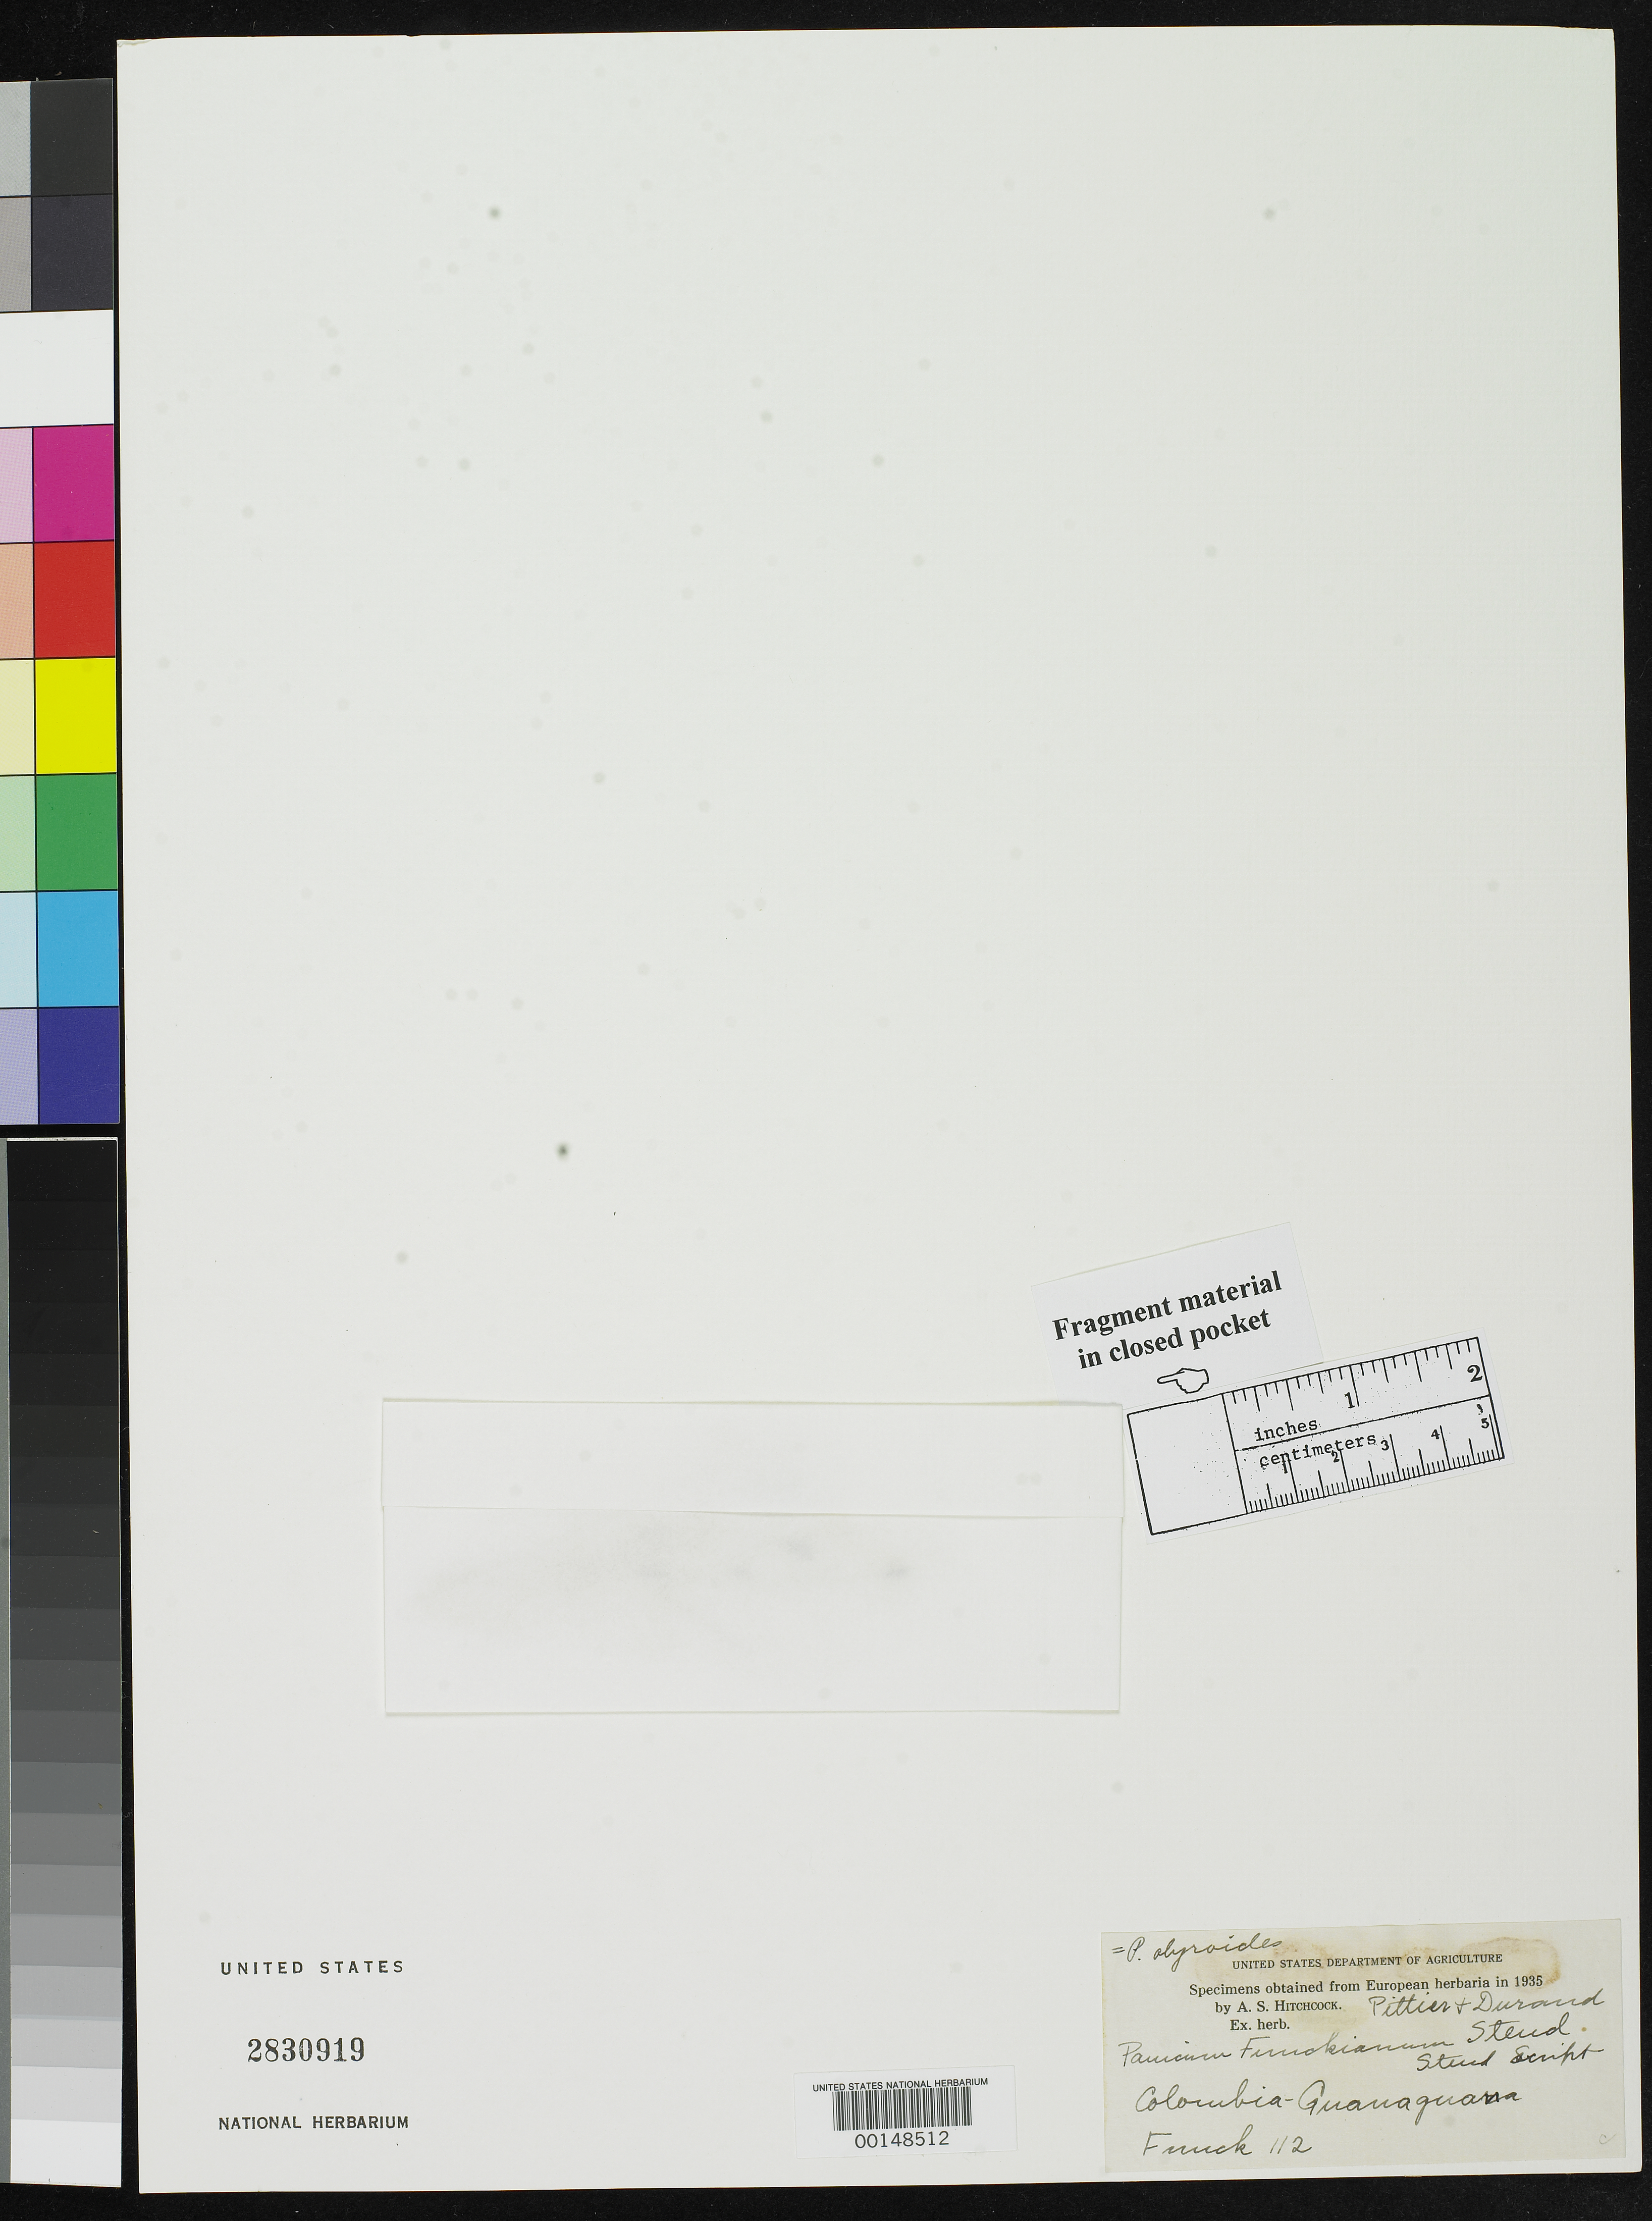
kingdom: Plantae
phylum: Tracheophyta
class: Liliopsida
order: Poales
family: Poaceae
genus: Panicum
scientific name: Panicum funckianum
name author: Steud.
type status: Type Fragment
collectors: N. Funck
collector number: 112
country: Colombia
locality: Guanaguana.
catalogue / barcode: US 2830919